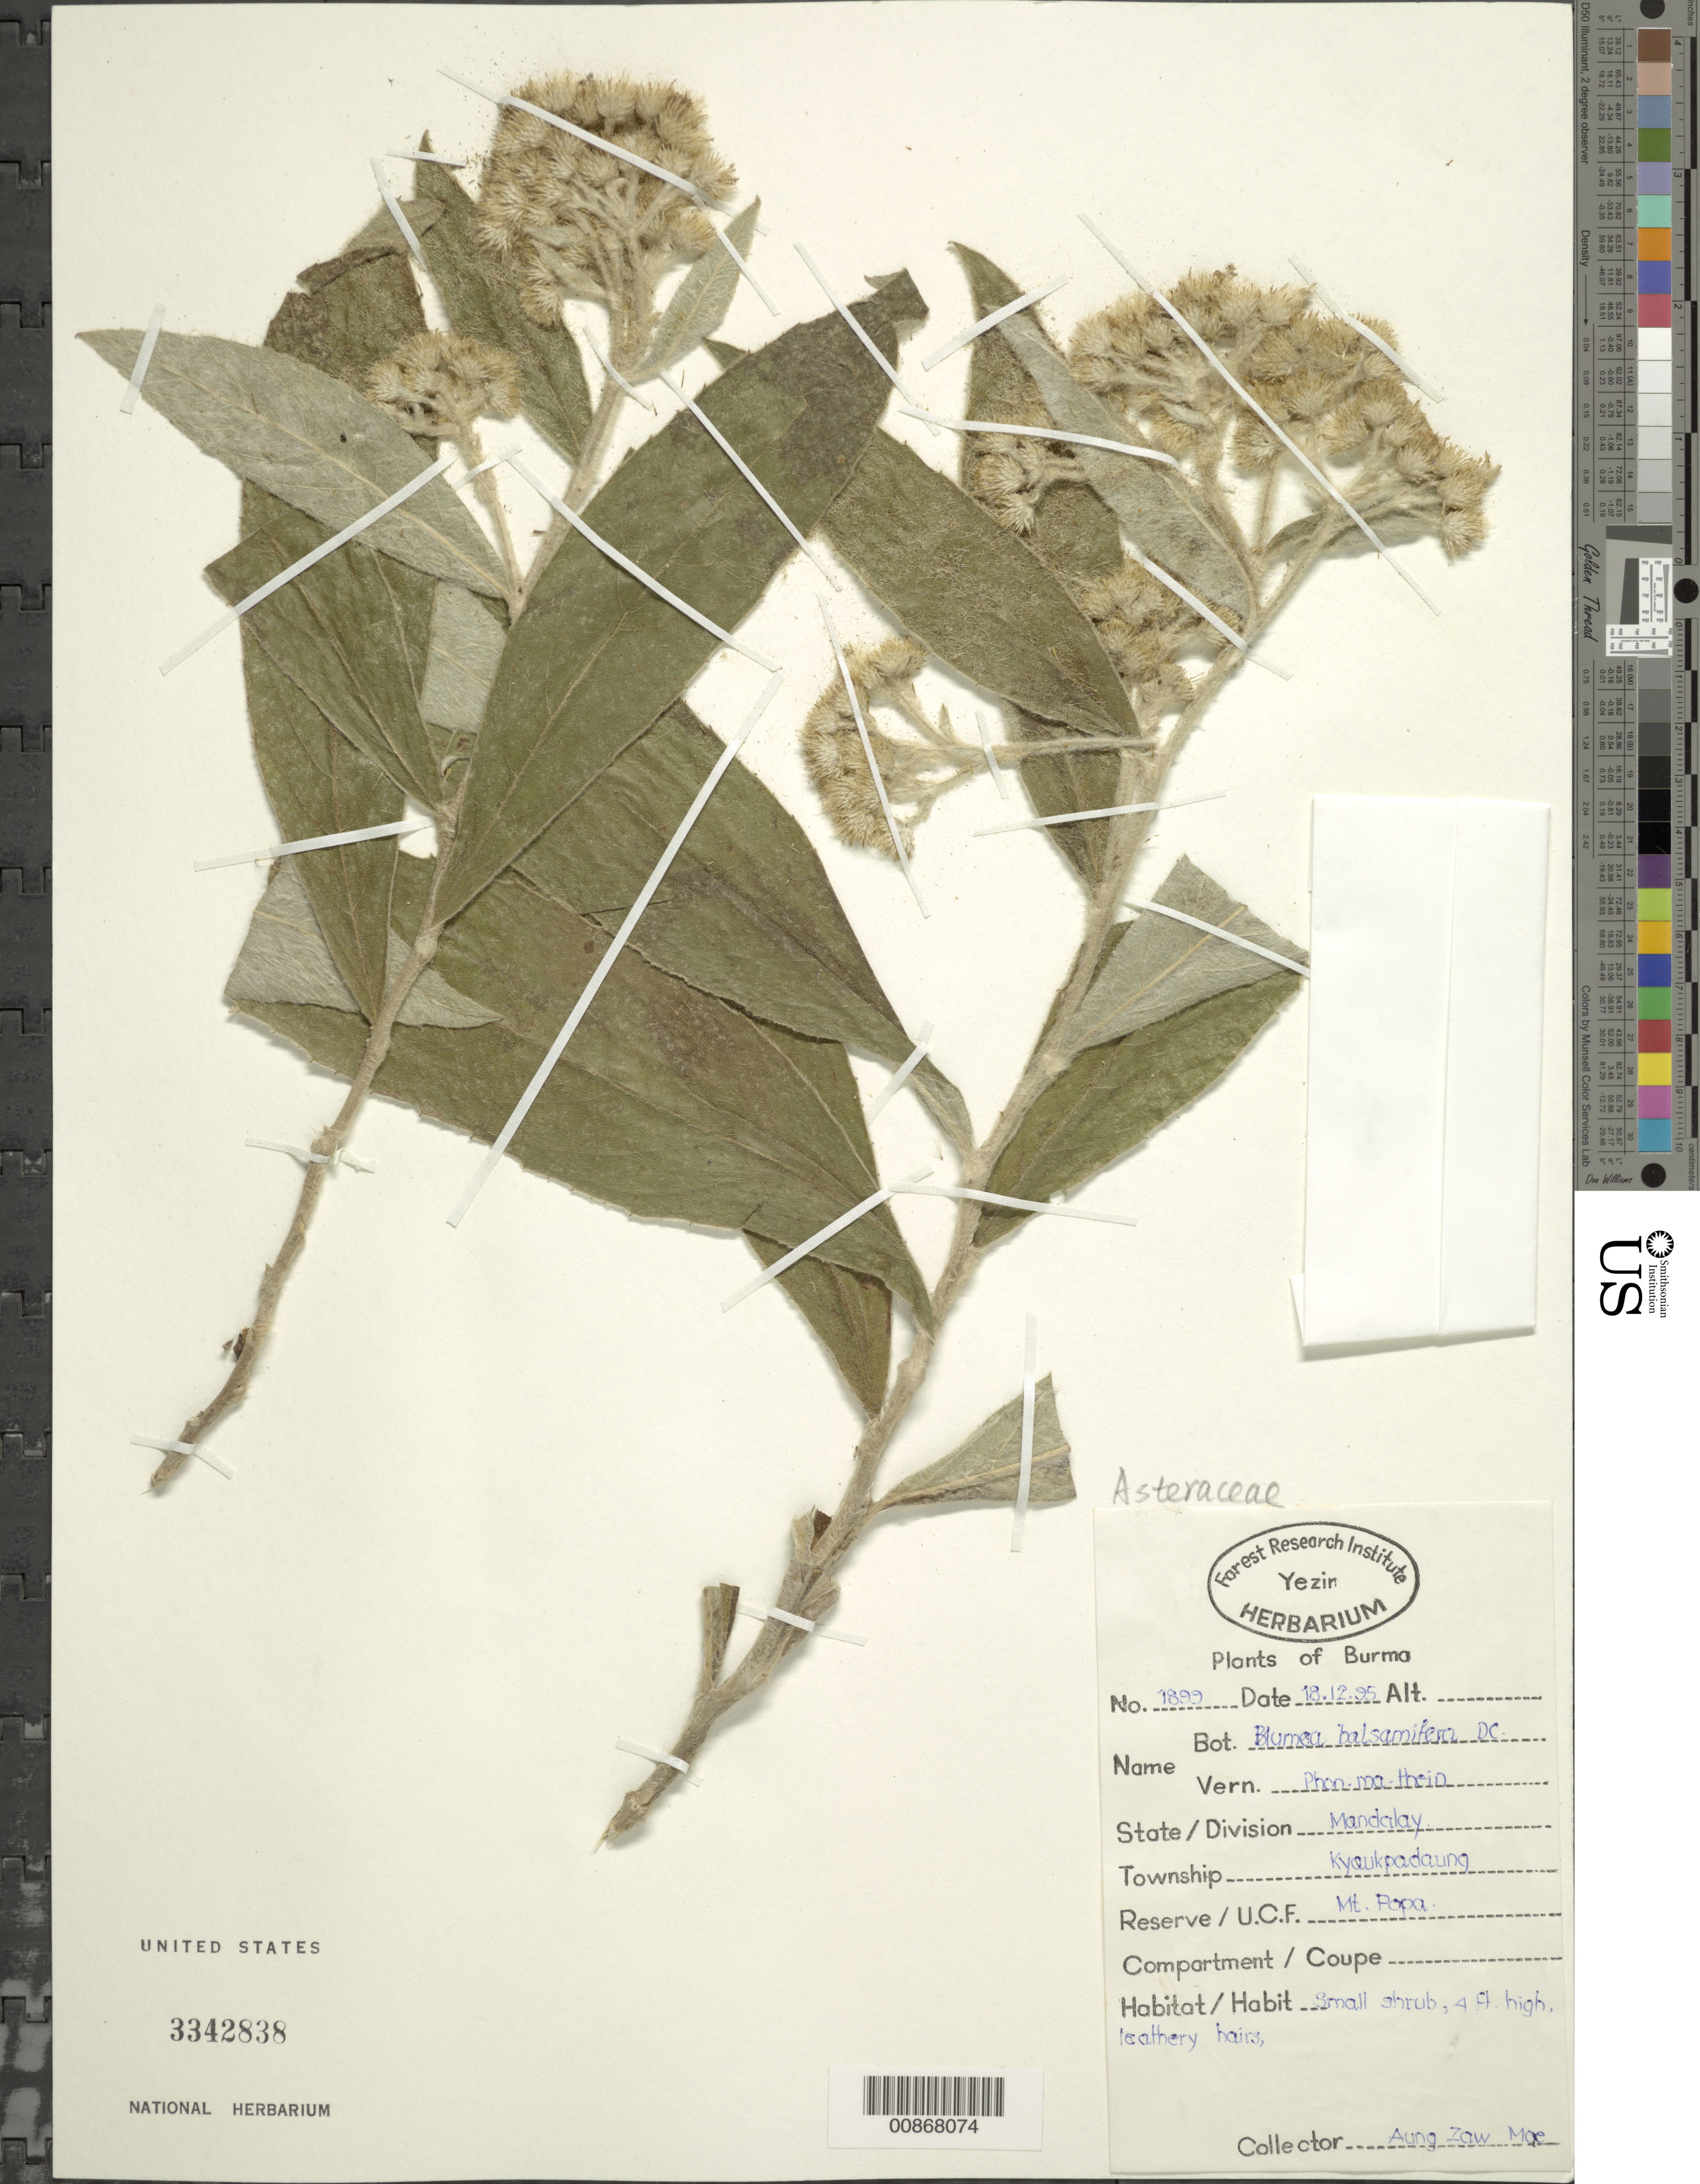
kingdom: Plantae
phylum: Tracheophyta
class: Magnoliopsida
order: Asterales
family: Asteraceae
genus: Blumea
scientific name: Blumea balsamifera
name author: (L.) DC.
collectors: Aung Zaw Moe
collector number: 1899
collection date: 1995-12-18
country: Myanmar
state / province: Mandalay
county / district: Kyaukpadaung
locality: Mt. Popa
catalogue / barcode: US 3342838